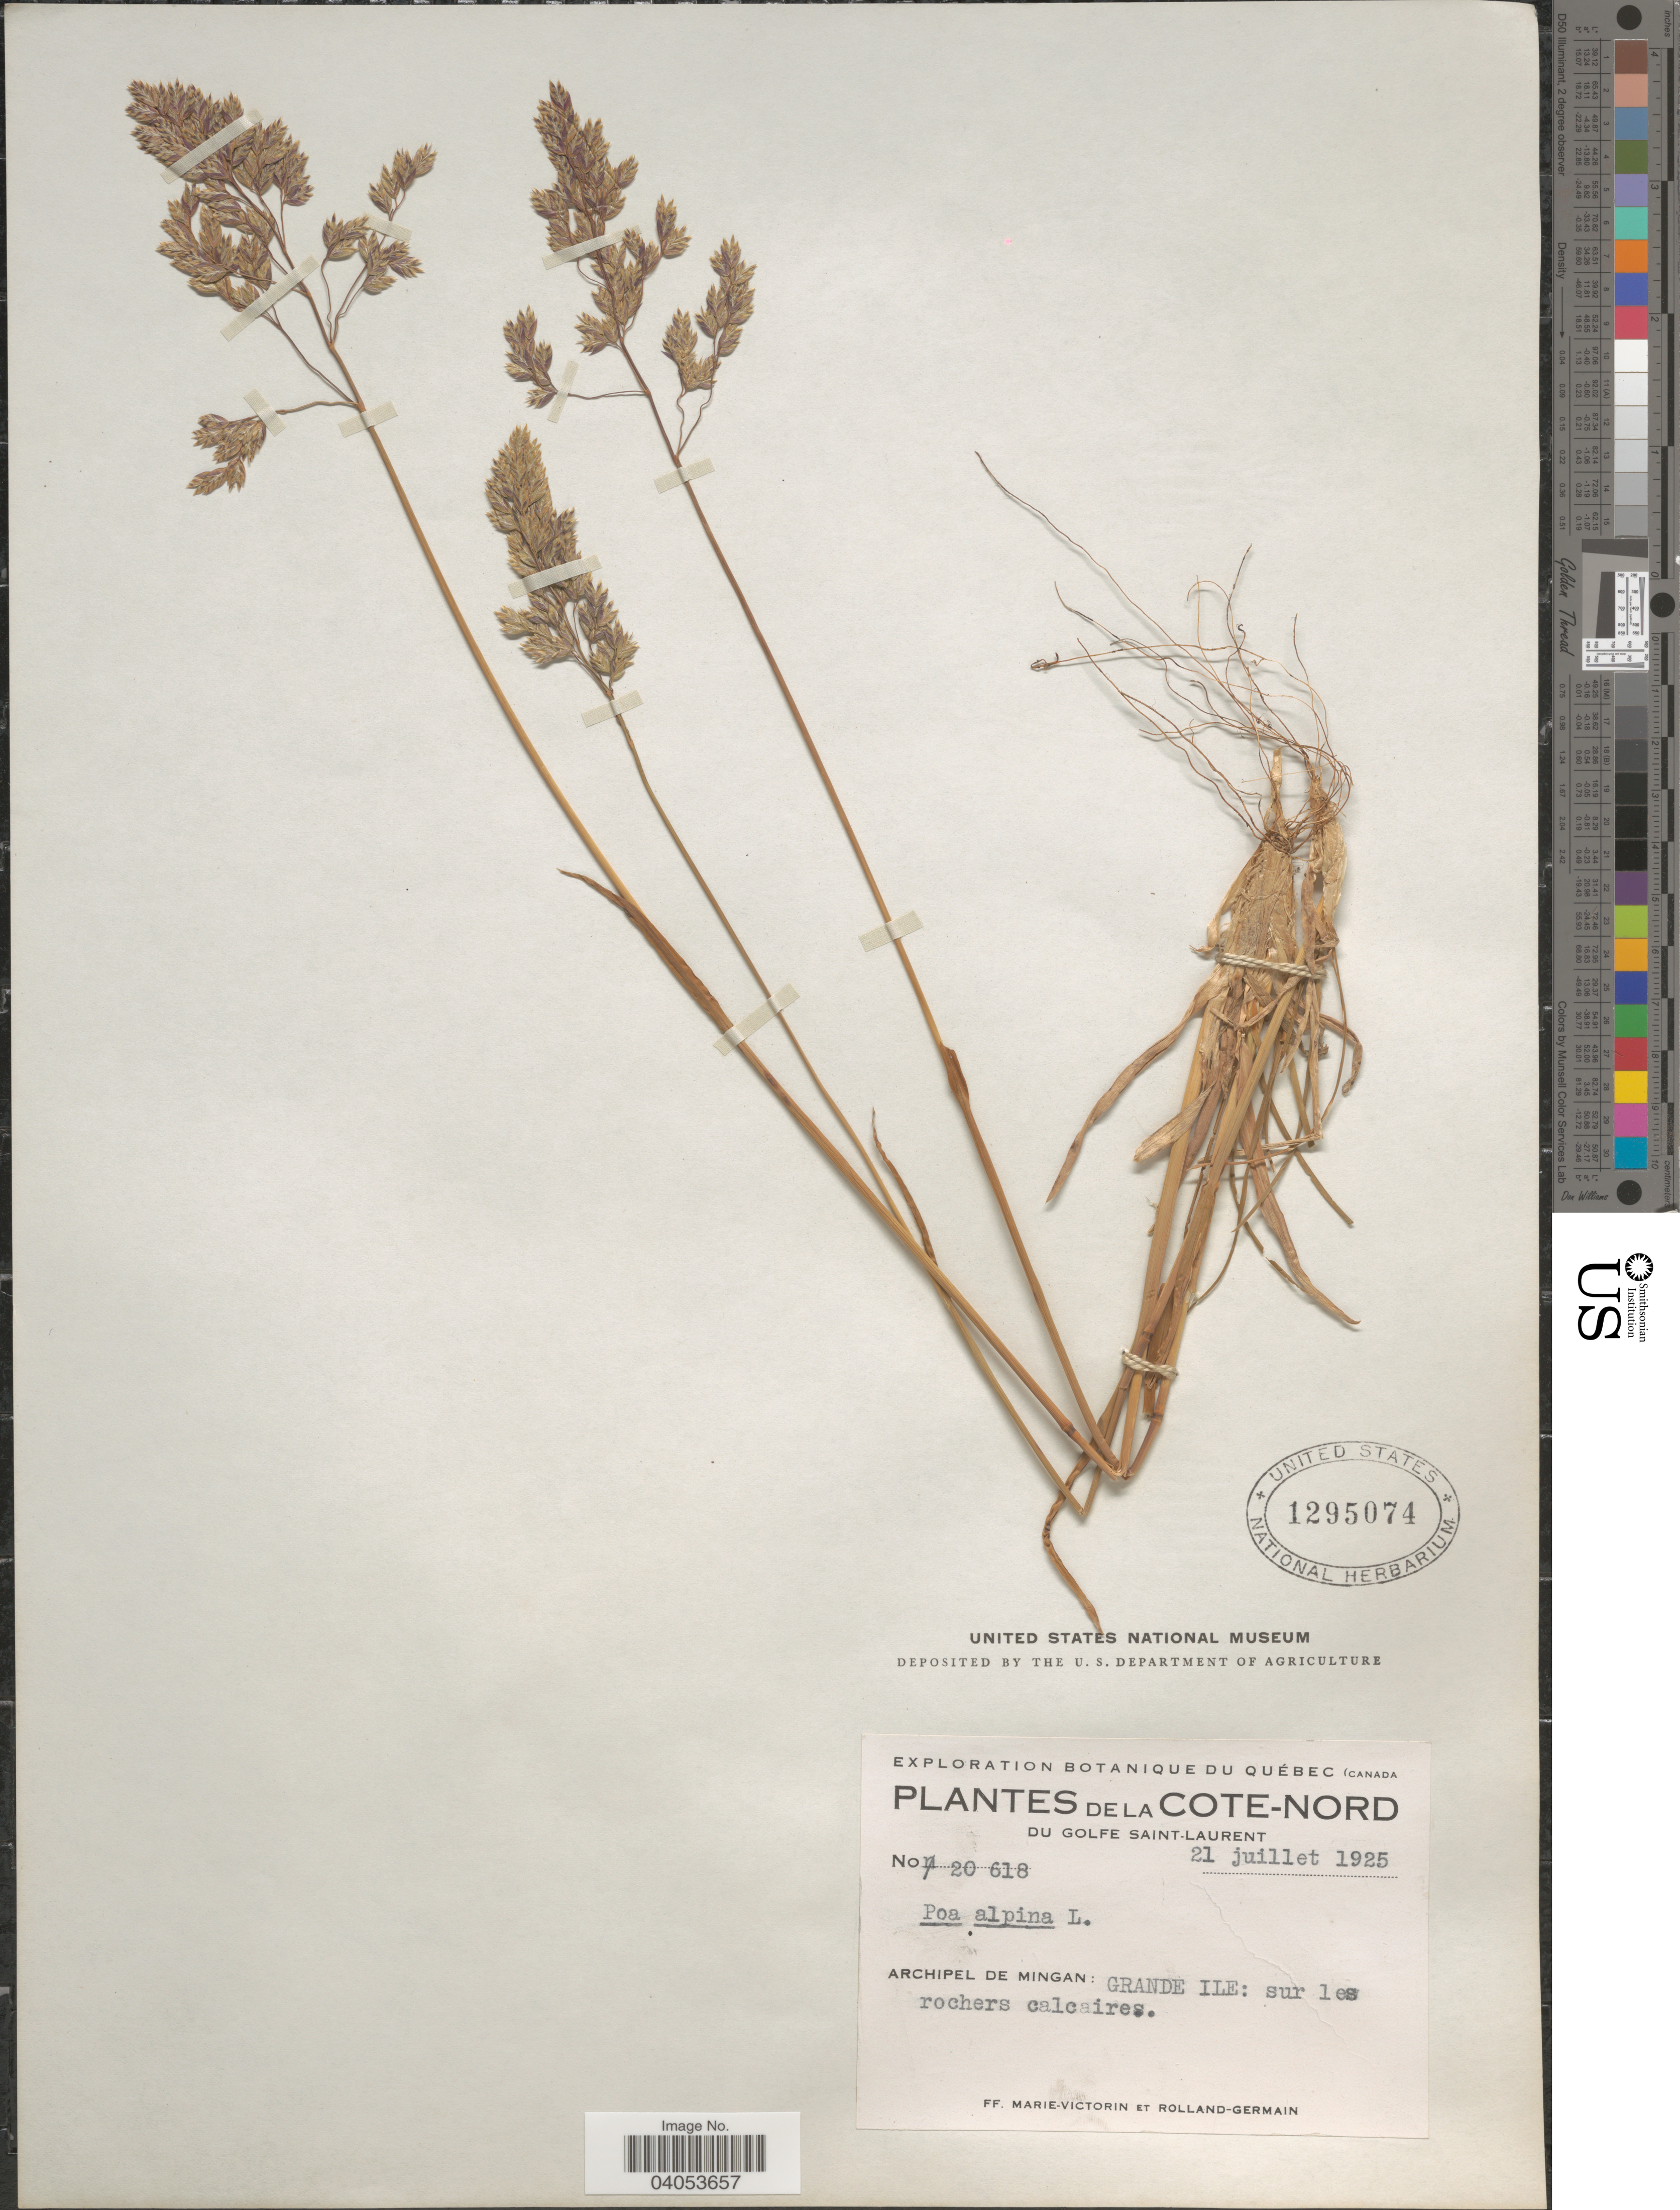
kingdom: Plantae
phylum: Tracheophyta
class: Liliopsida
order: Poales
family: Poaceae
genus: Poa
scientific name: Poa alpina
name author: L.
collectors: F. Marie-Victorin & Rolland-Germain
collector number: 20618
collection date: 1925-07-21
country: Canada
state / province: Quebec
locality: La Cote-Nord du Golfe Saint-Laurent. Archipel de Mingan: Grand Ile.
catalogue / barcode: US 1295074